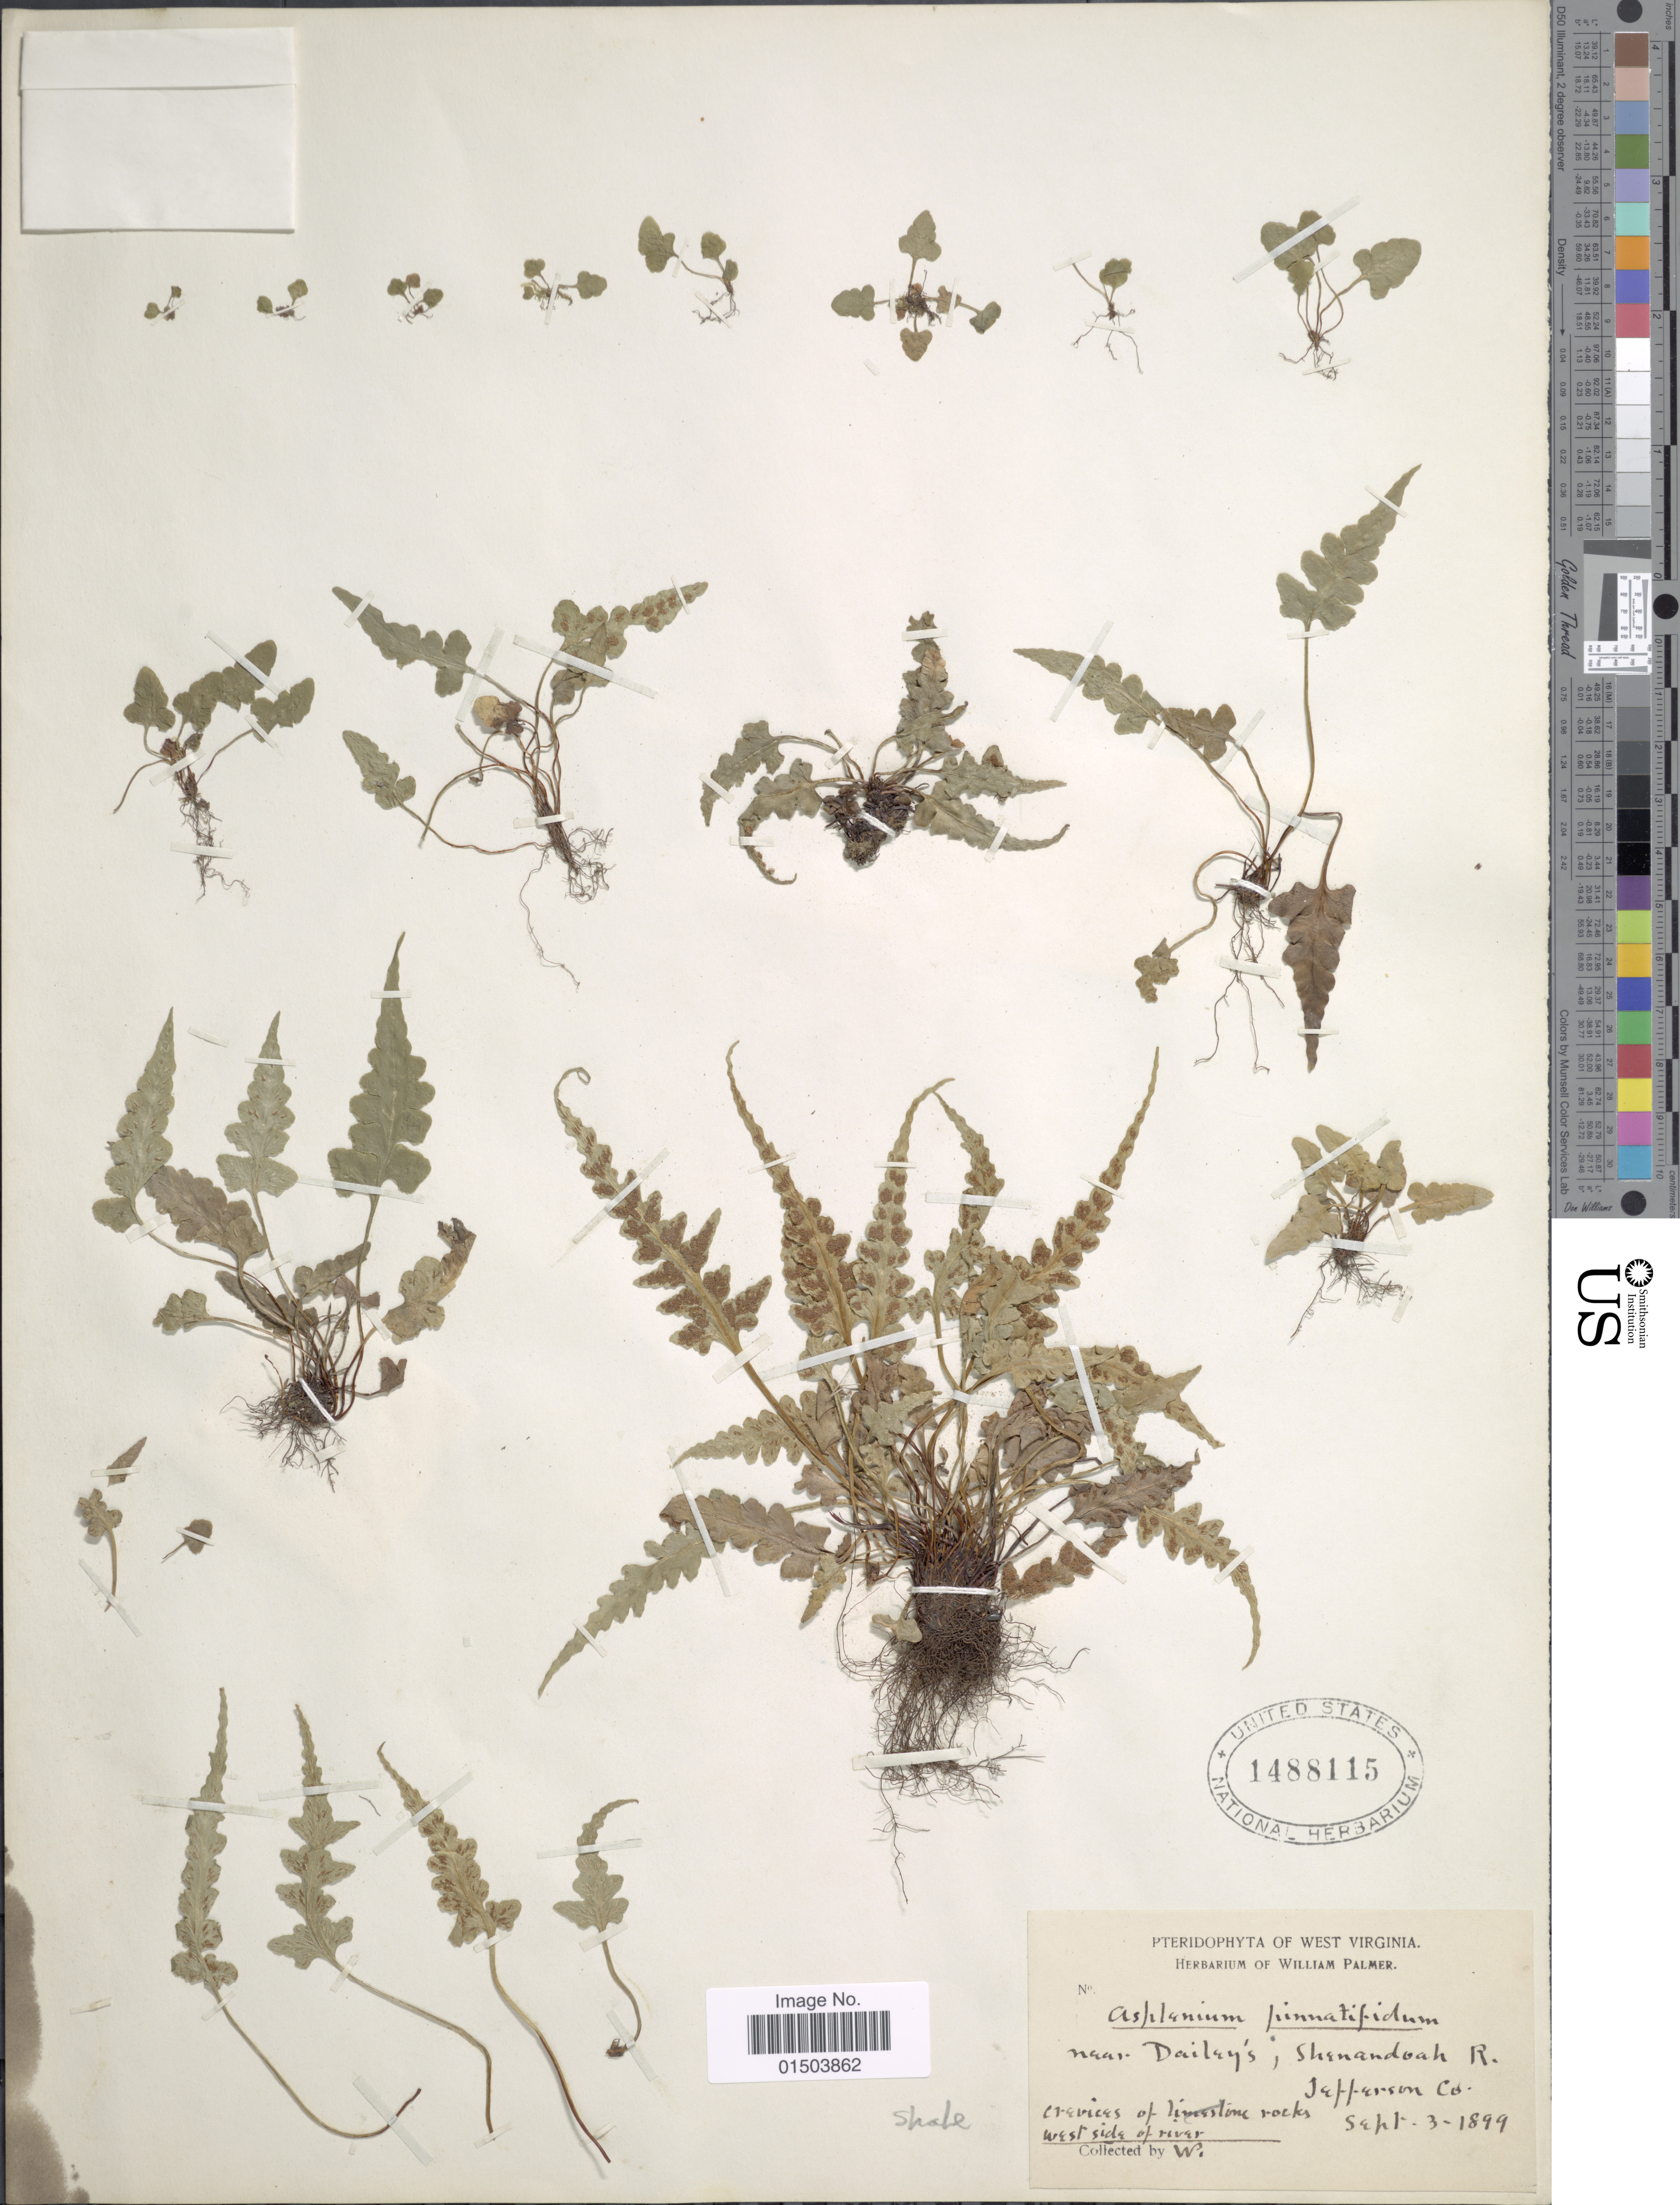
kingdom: Plantae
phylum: Tracheophyta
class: Polypodiopsida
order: Polypodiales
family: Aspleniaceae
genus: Asplenium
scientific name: Asplenium pinnatifidum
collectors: W. Palmer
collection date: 1899-09-03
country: United States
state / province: West Virginia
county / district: Jefferson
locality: Near Dailey's, Shenandoah R. Jefferson Co.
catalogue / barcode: US 1488115